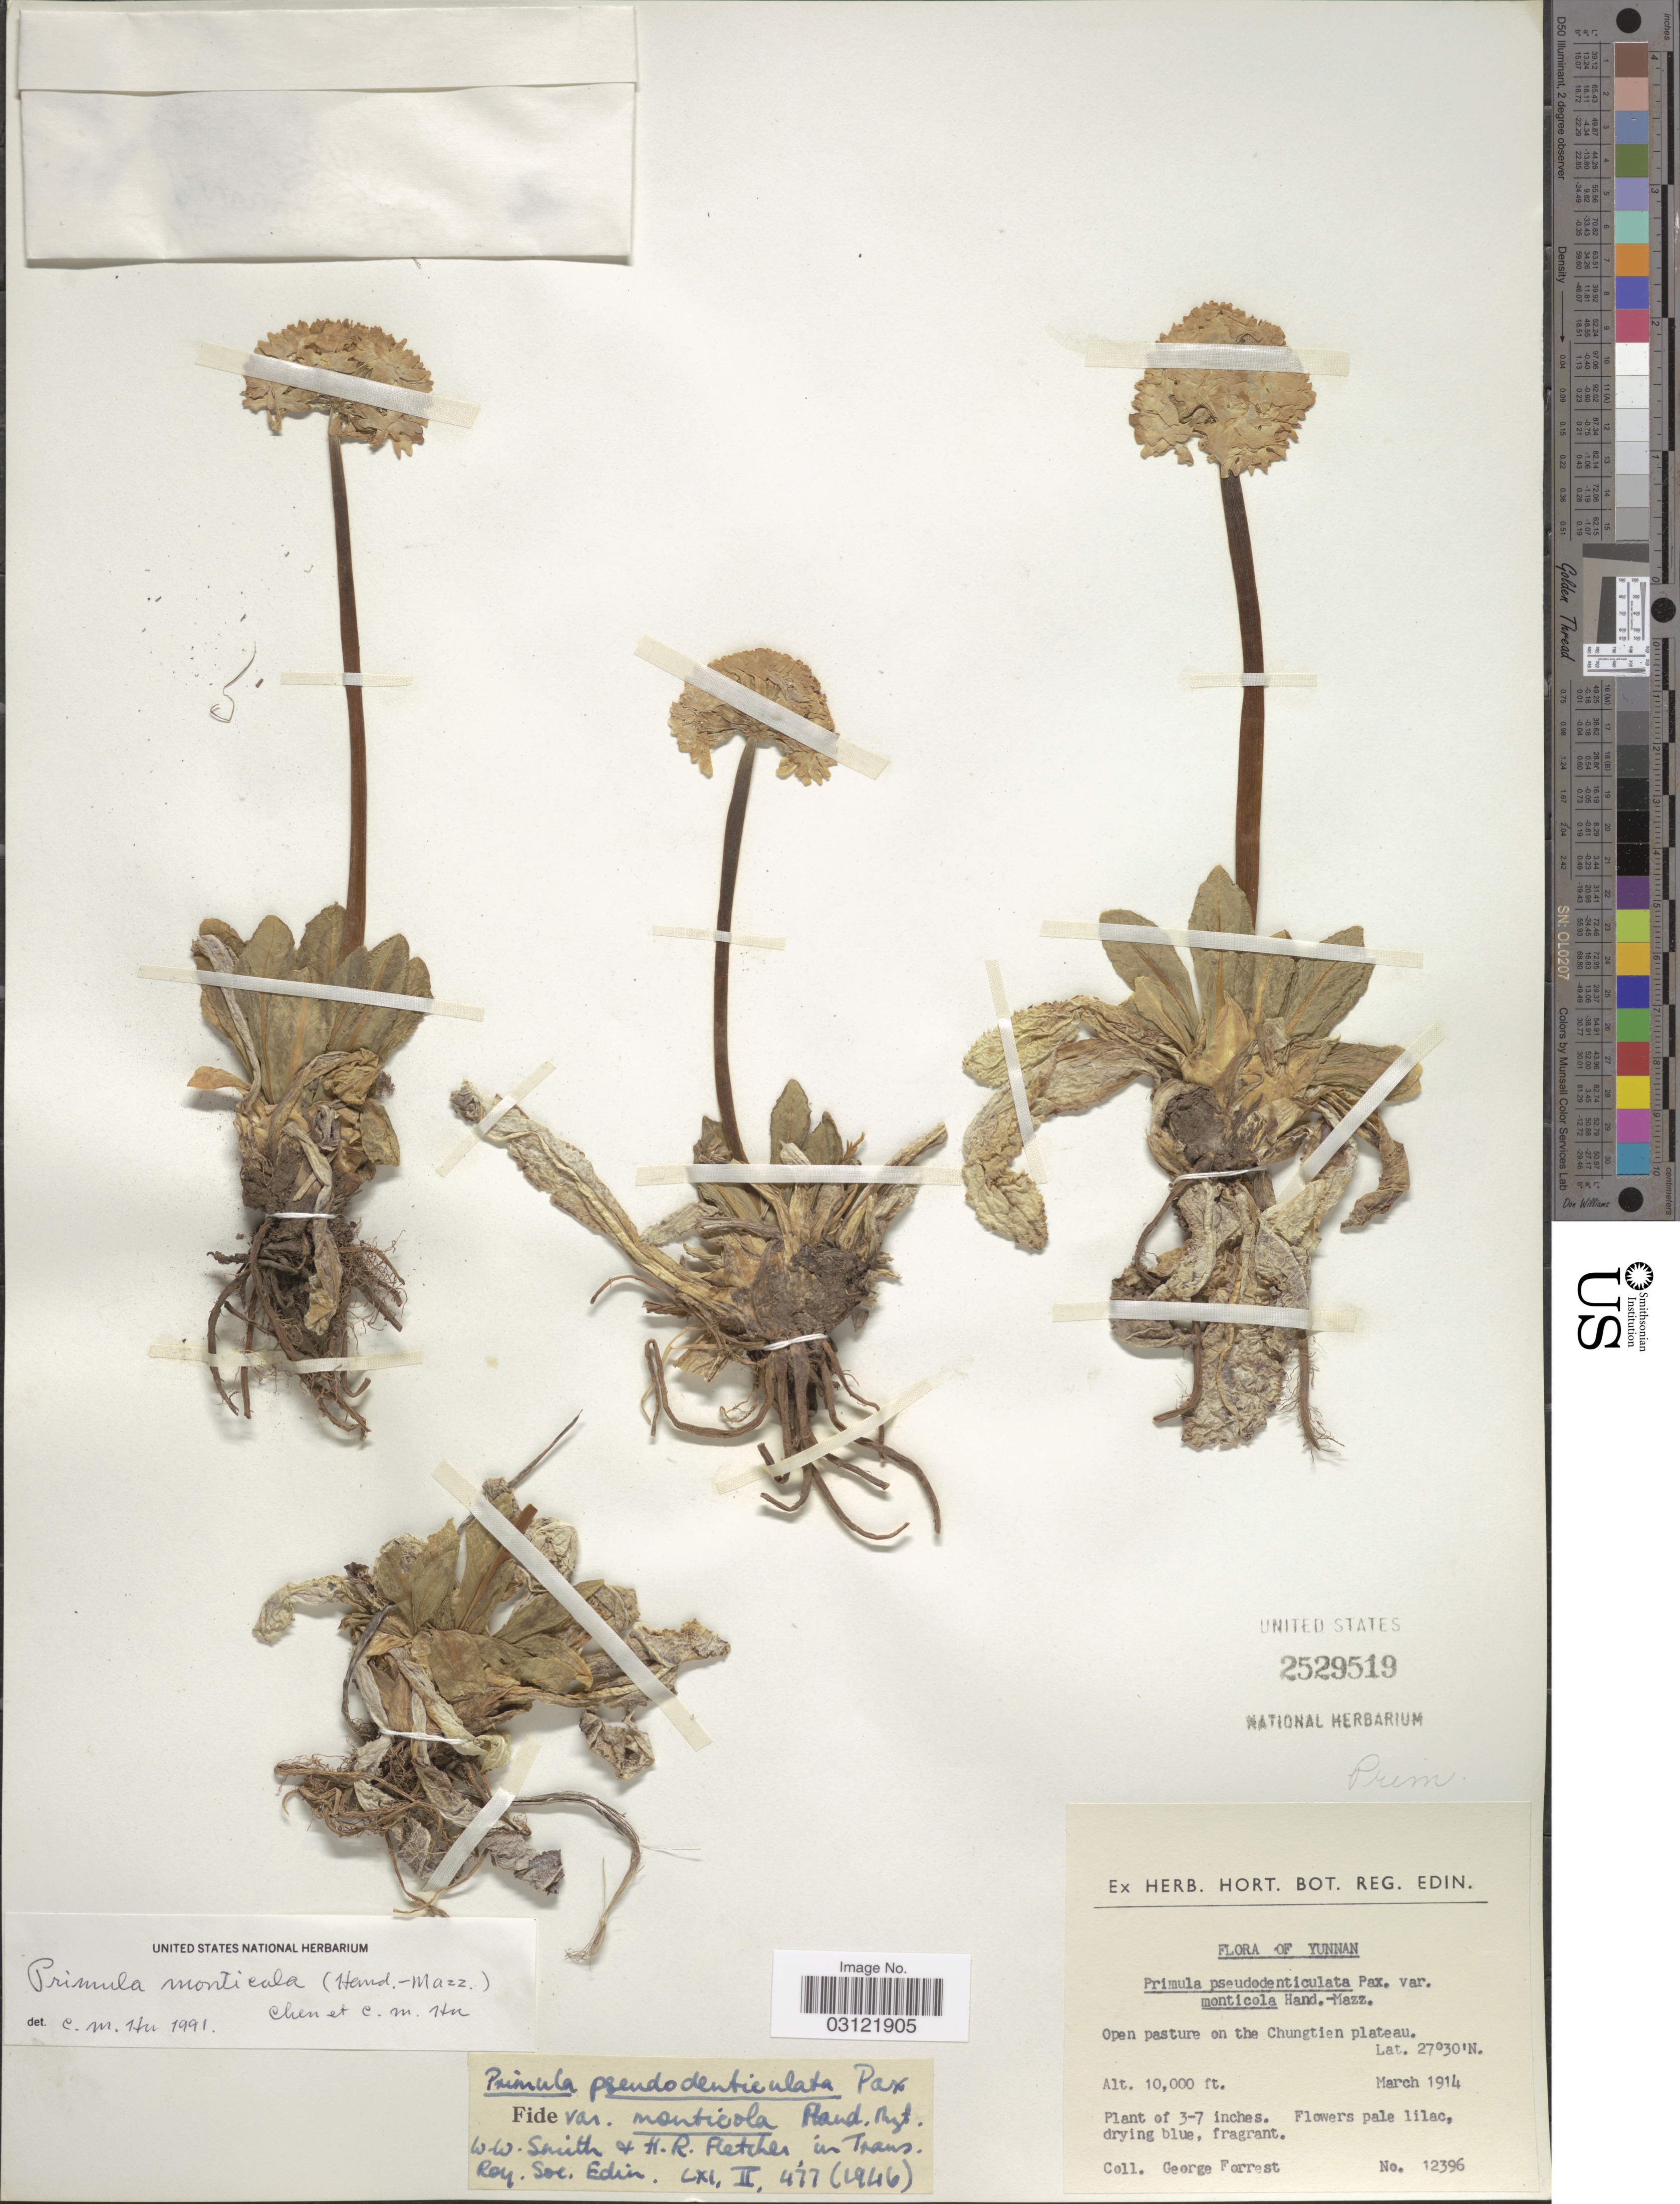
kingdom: Plantae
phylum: Tracheophyta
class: Magnoliopsida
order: Ericales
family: Primulaceae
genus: Primula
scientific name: Primula pseudodenticulata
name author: Pax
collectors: G. Forrest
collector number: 12396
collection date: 1914-03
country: China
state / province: Yunnan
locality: Open pasture on the Chungtien plateau.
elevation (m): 3048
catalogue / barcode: US 2529519